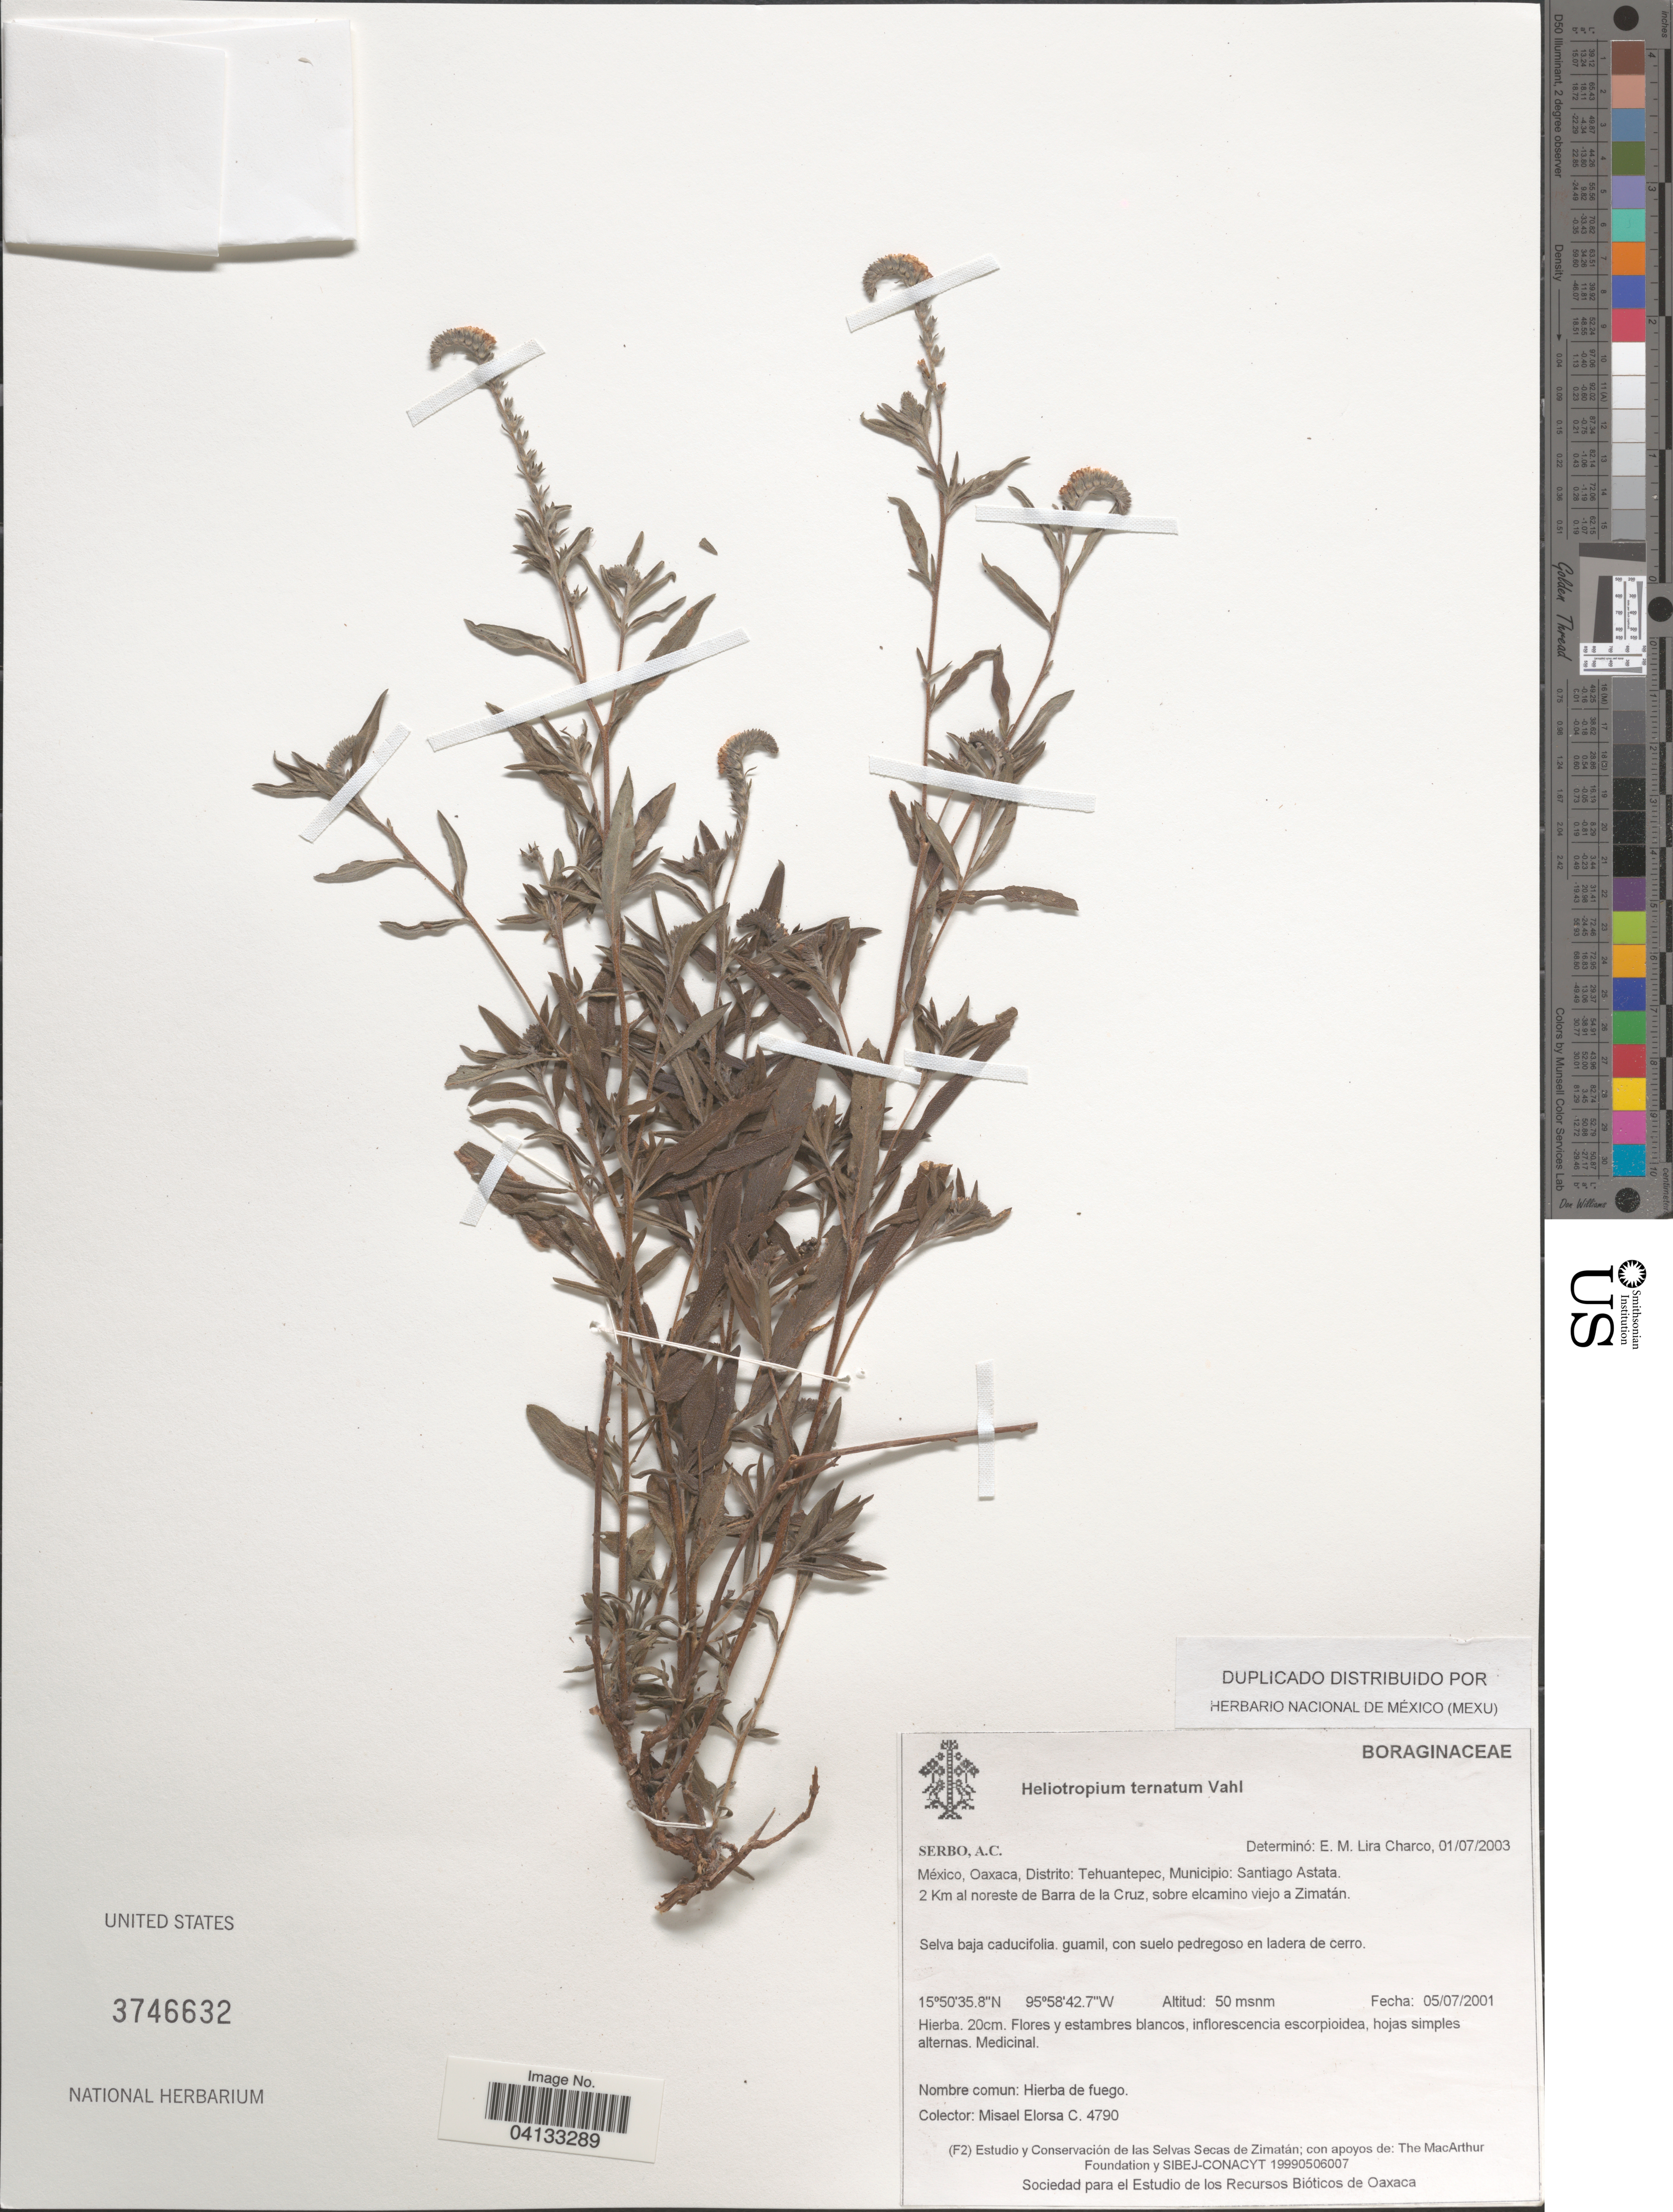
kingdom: Plantae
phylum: Tracheophyta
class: Magnoliopsida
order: Boraginales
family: Heliotropiaceae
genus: Heliotropium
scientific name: Heliotropium ternatum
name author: Vahl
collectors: M. Elorsa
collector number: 4790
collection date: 2001-07-05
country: Mexico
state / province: Oaxaca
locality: Distrito: Tehuantepec, Municipio: Santiago Astata. 2 Km al noreste de Barra de la Cruz, sobre elcamino viejo a Zimatán.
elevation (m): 50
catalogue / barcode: US 3746632